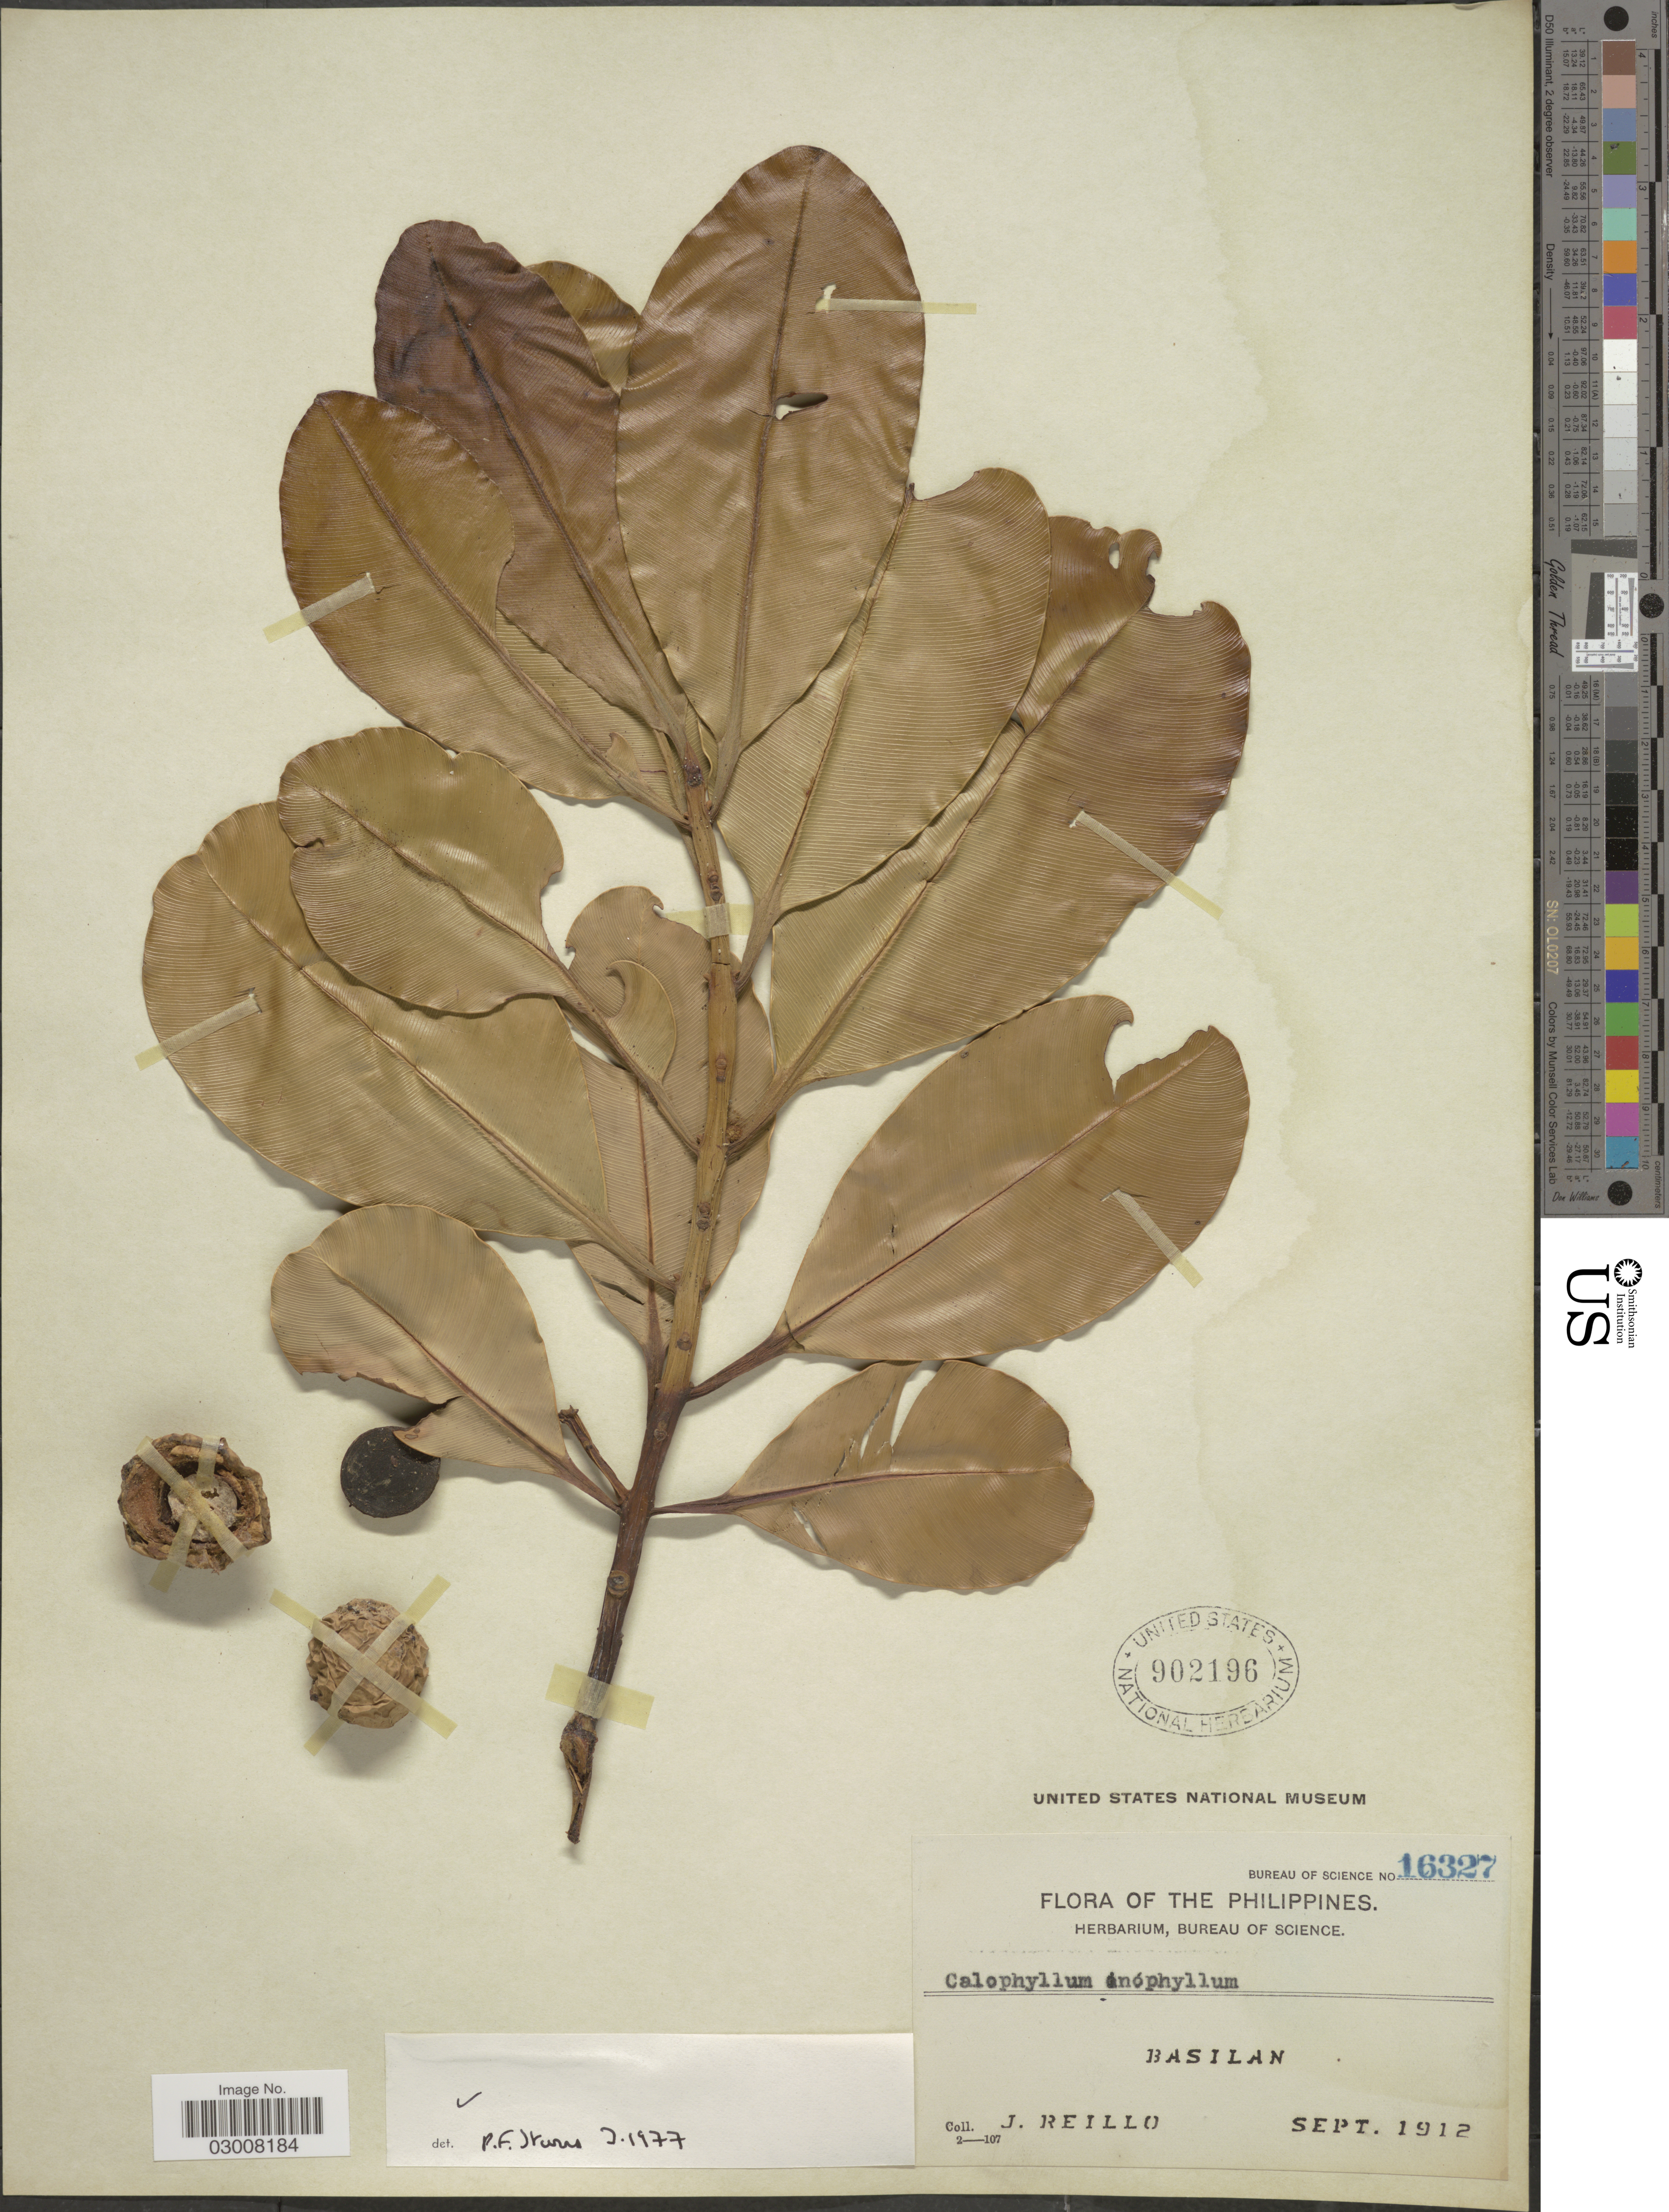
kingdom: Plantae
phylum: Tracheophyta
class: Magnoliopsida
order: Malpighiales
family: Calophyllaceae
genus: Calophyllum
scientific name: Calophyllum inophyllum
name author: L.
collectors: J. Reillo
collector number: Bureau of Science 16327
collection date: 1912-09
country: Philippines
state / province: Muslim Mindanao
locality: Basilan.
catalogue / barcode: US 902196